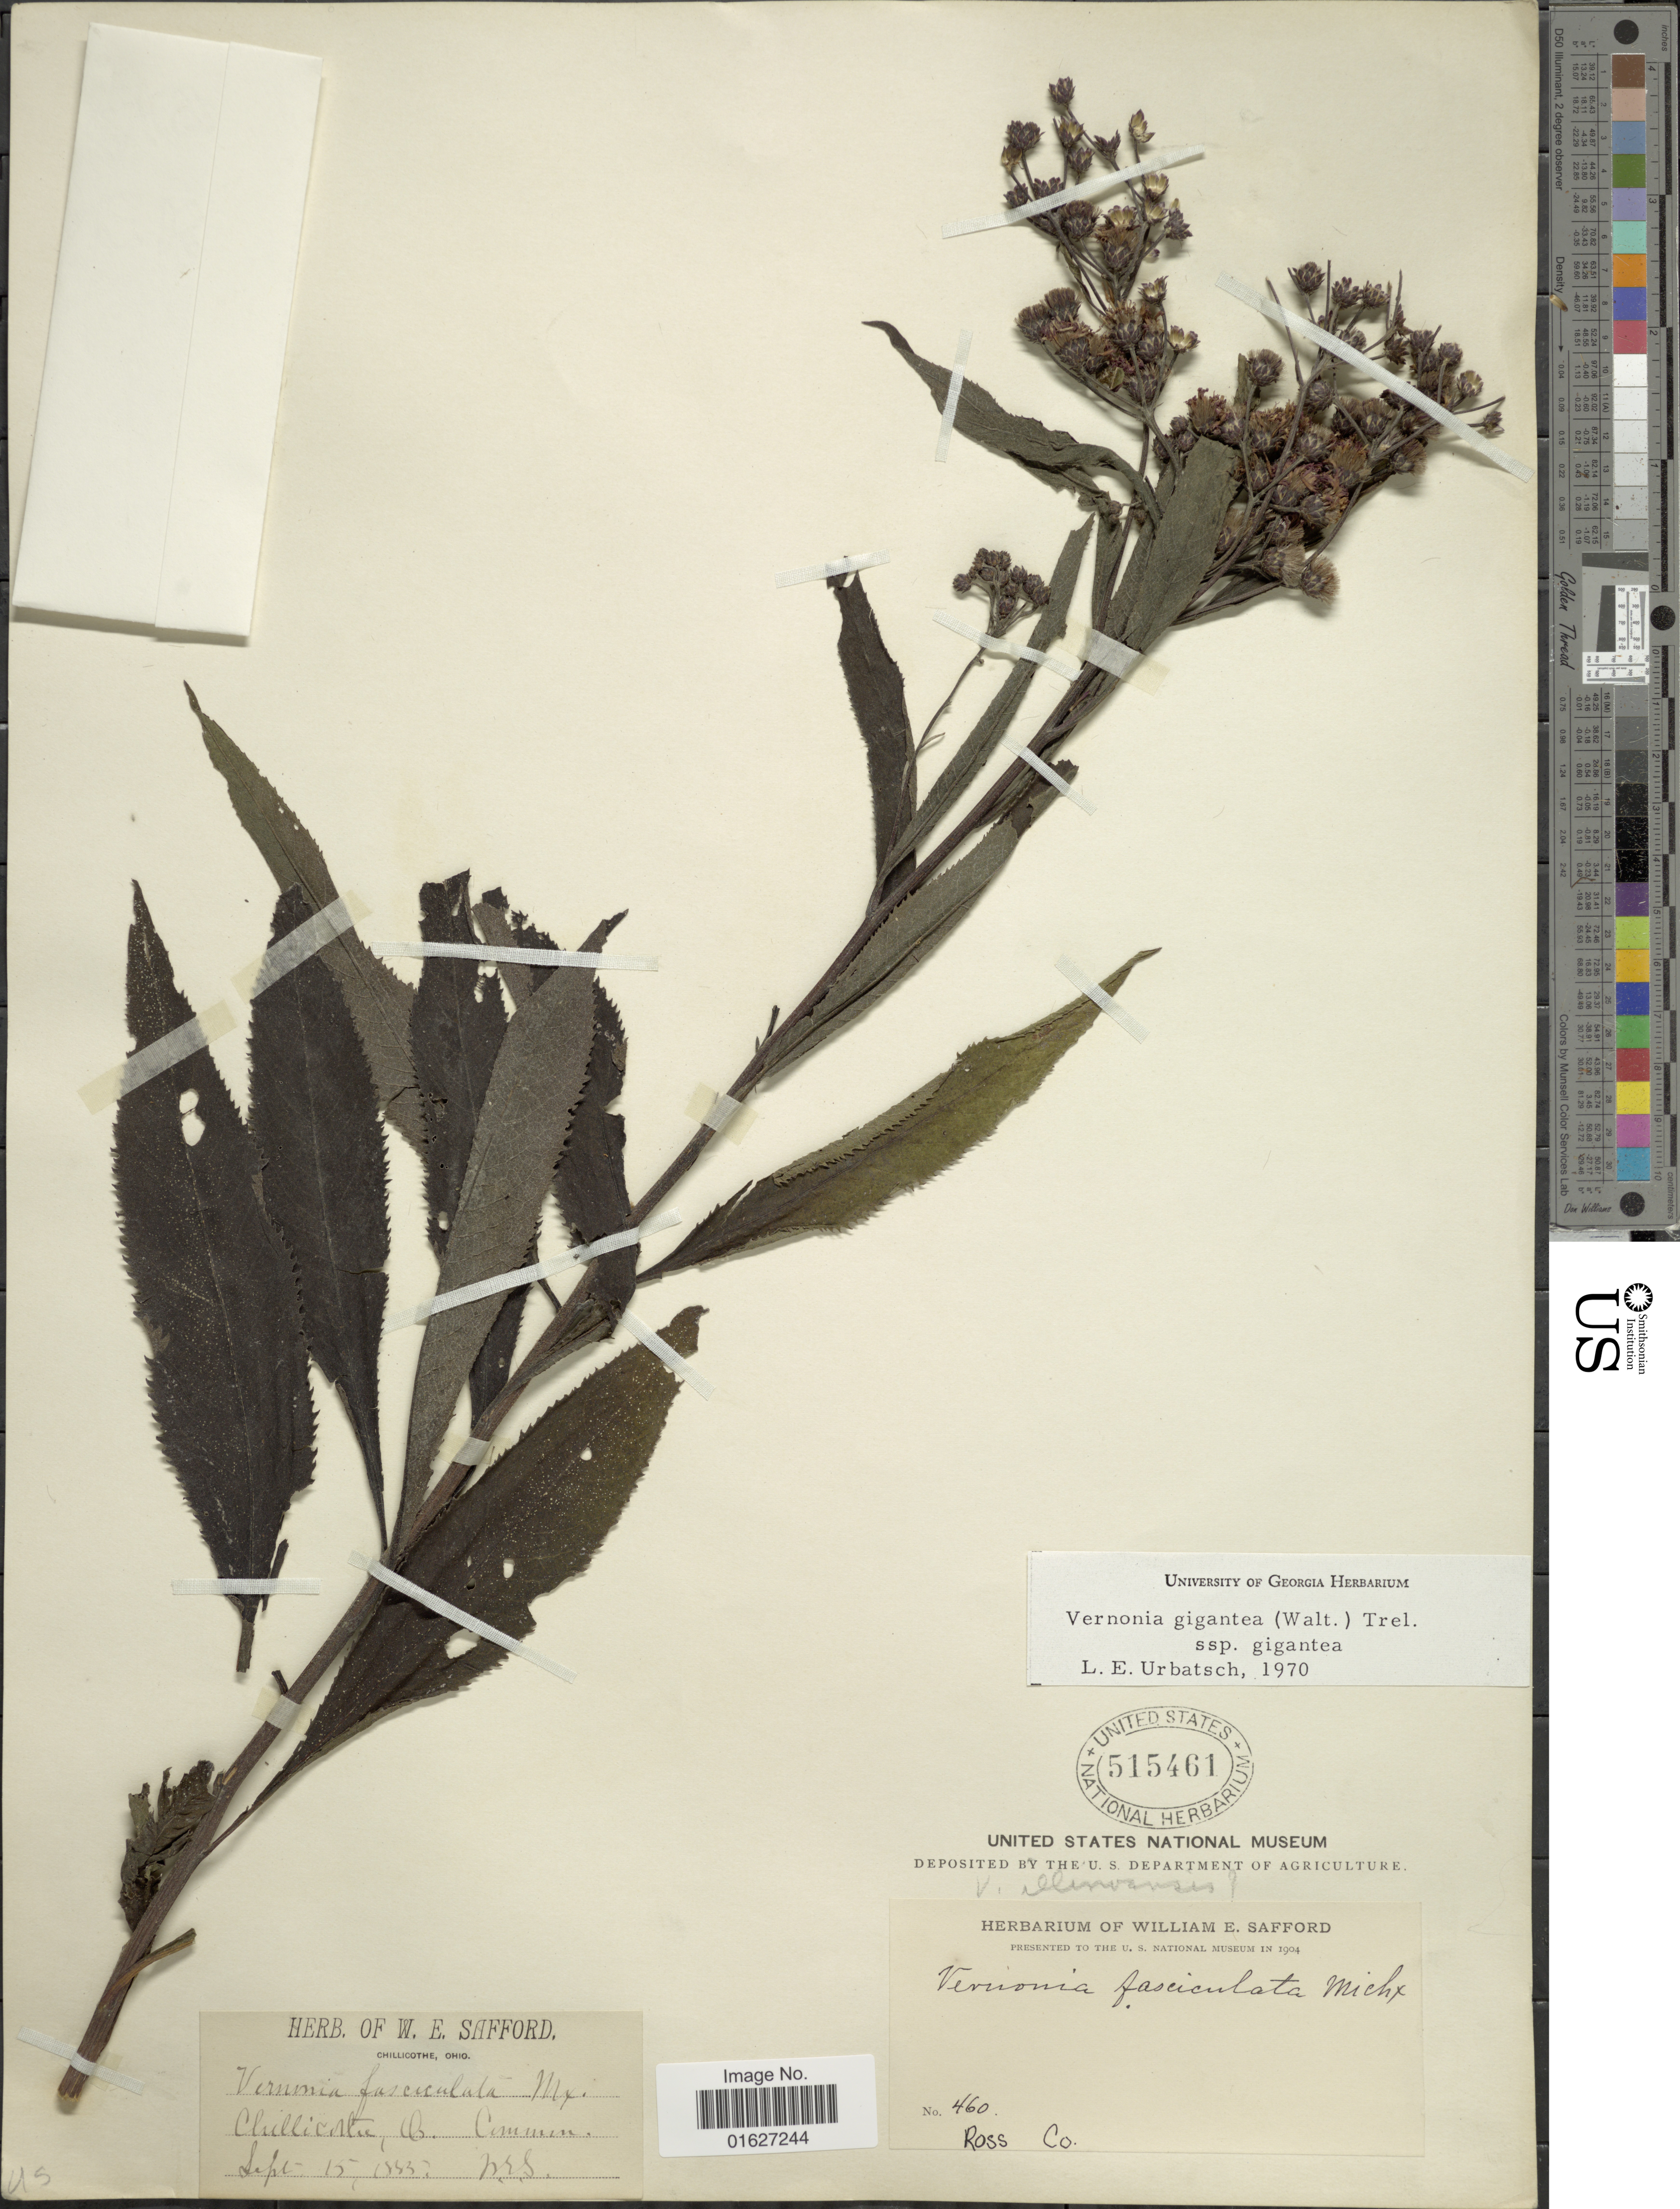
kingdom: Plantae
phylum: Tracheophyta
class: Magnoliopsida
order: Asterales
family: Asteraceae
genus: Vernonia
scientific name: Vernonia gigantea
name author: (Walter) Trel.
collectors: W. E. Safford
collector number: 460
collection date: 1855-09-15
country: United States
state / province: Ohio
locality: Chillicothe, ohio.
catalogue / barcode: US 515461